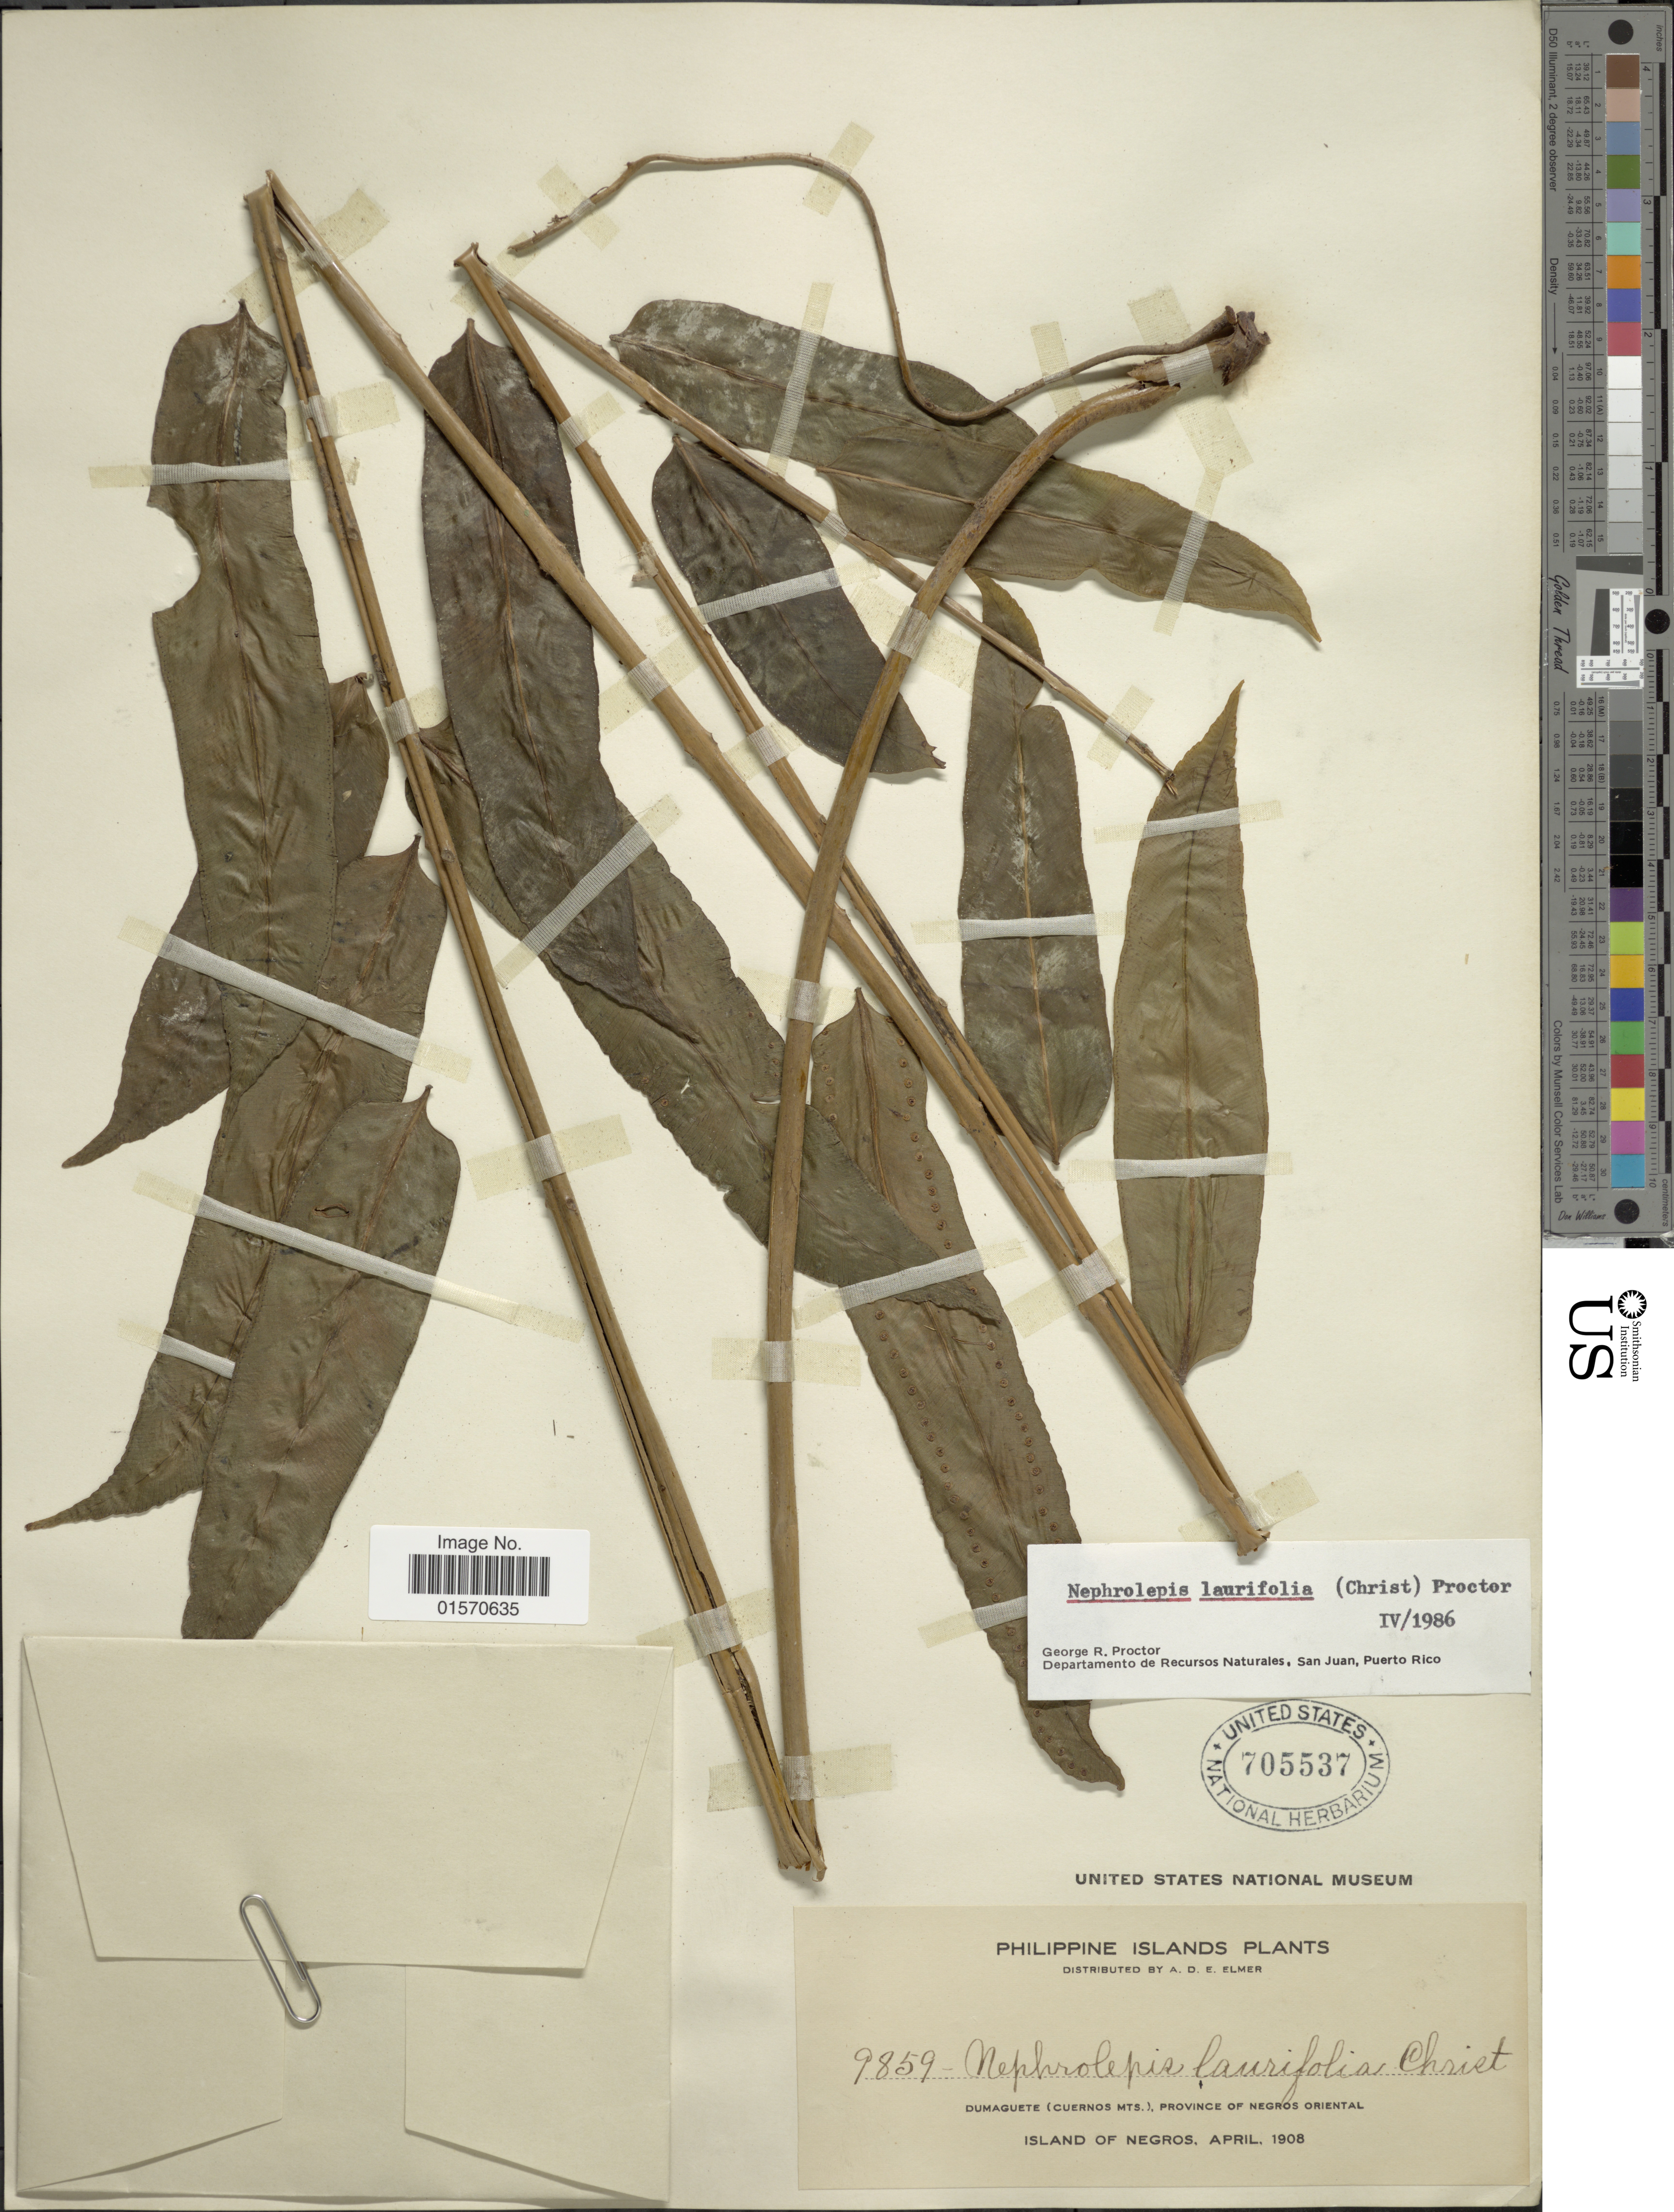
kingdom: Plantae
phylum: Tracheophyta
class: Polypodiopsida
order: Polypodiales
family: Nephrolepidaceae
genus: Nephrolepis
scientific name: Nephrolepis laurifolia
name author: Christ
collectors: A. D. E. Elmer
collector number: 9859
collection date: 1908-04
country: Philippines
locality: Philippine Islands. Dumaguete (Cuernos Mts.), Province of Negros Oriental. Island of Negros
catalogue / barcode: US 705537